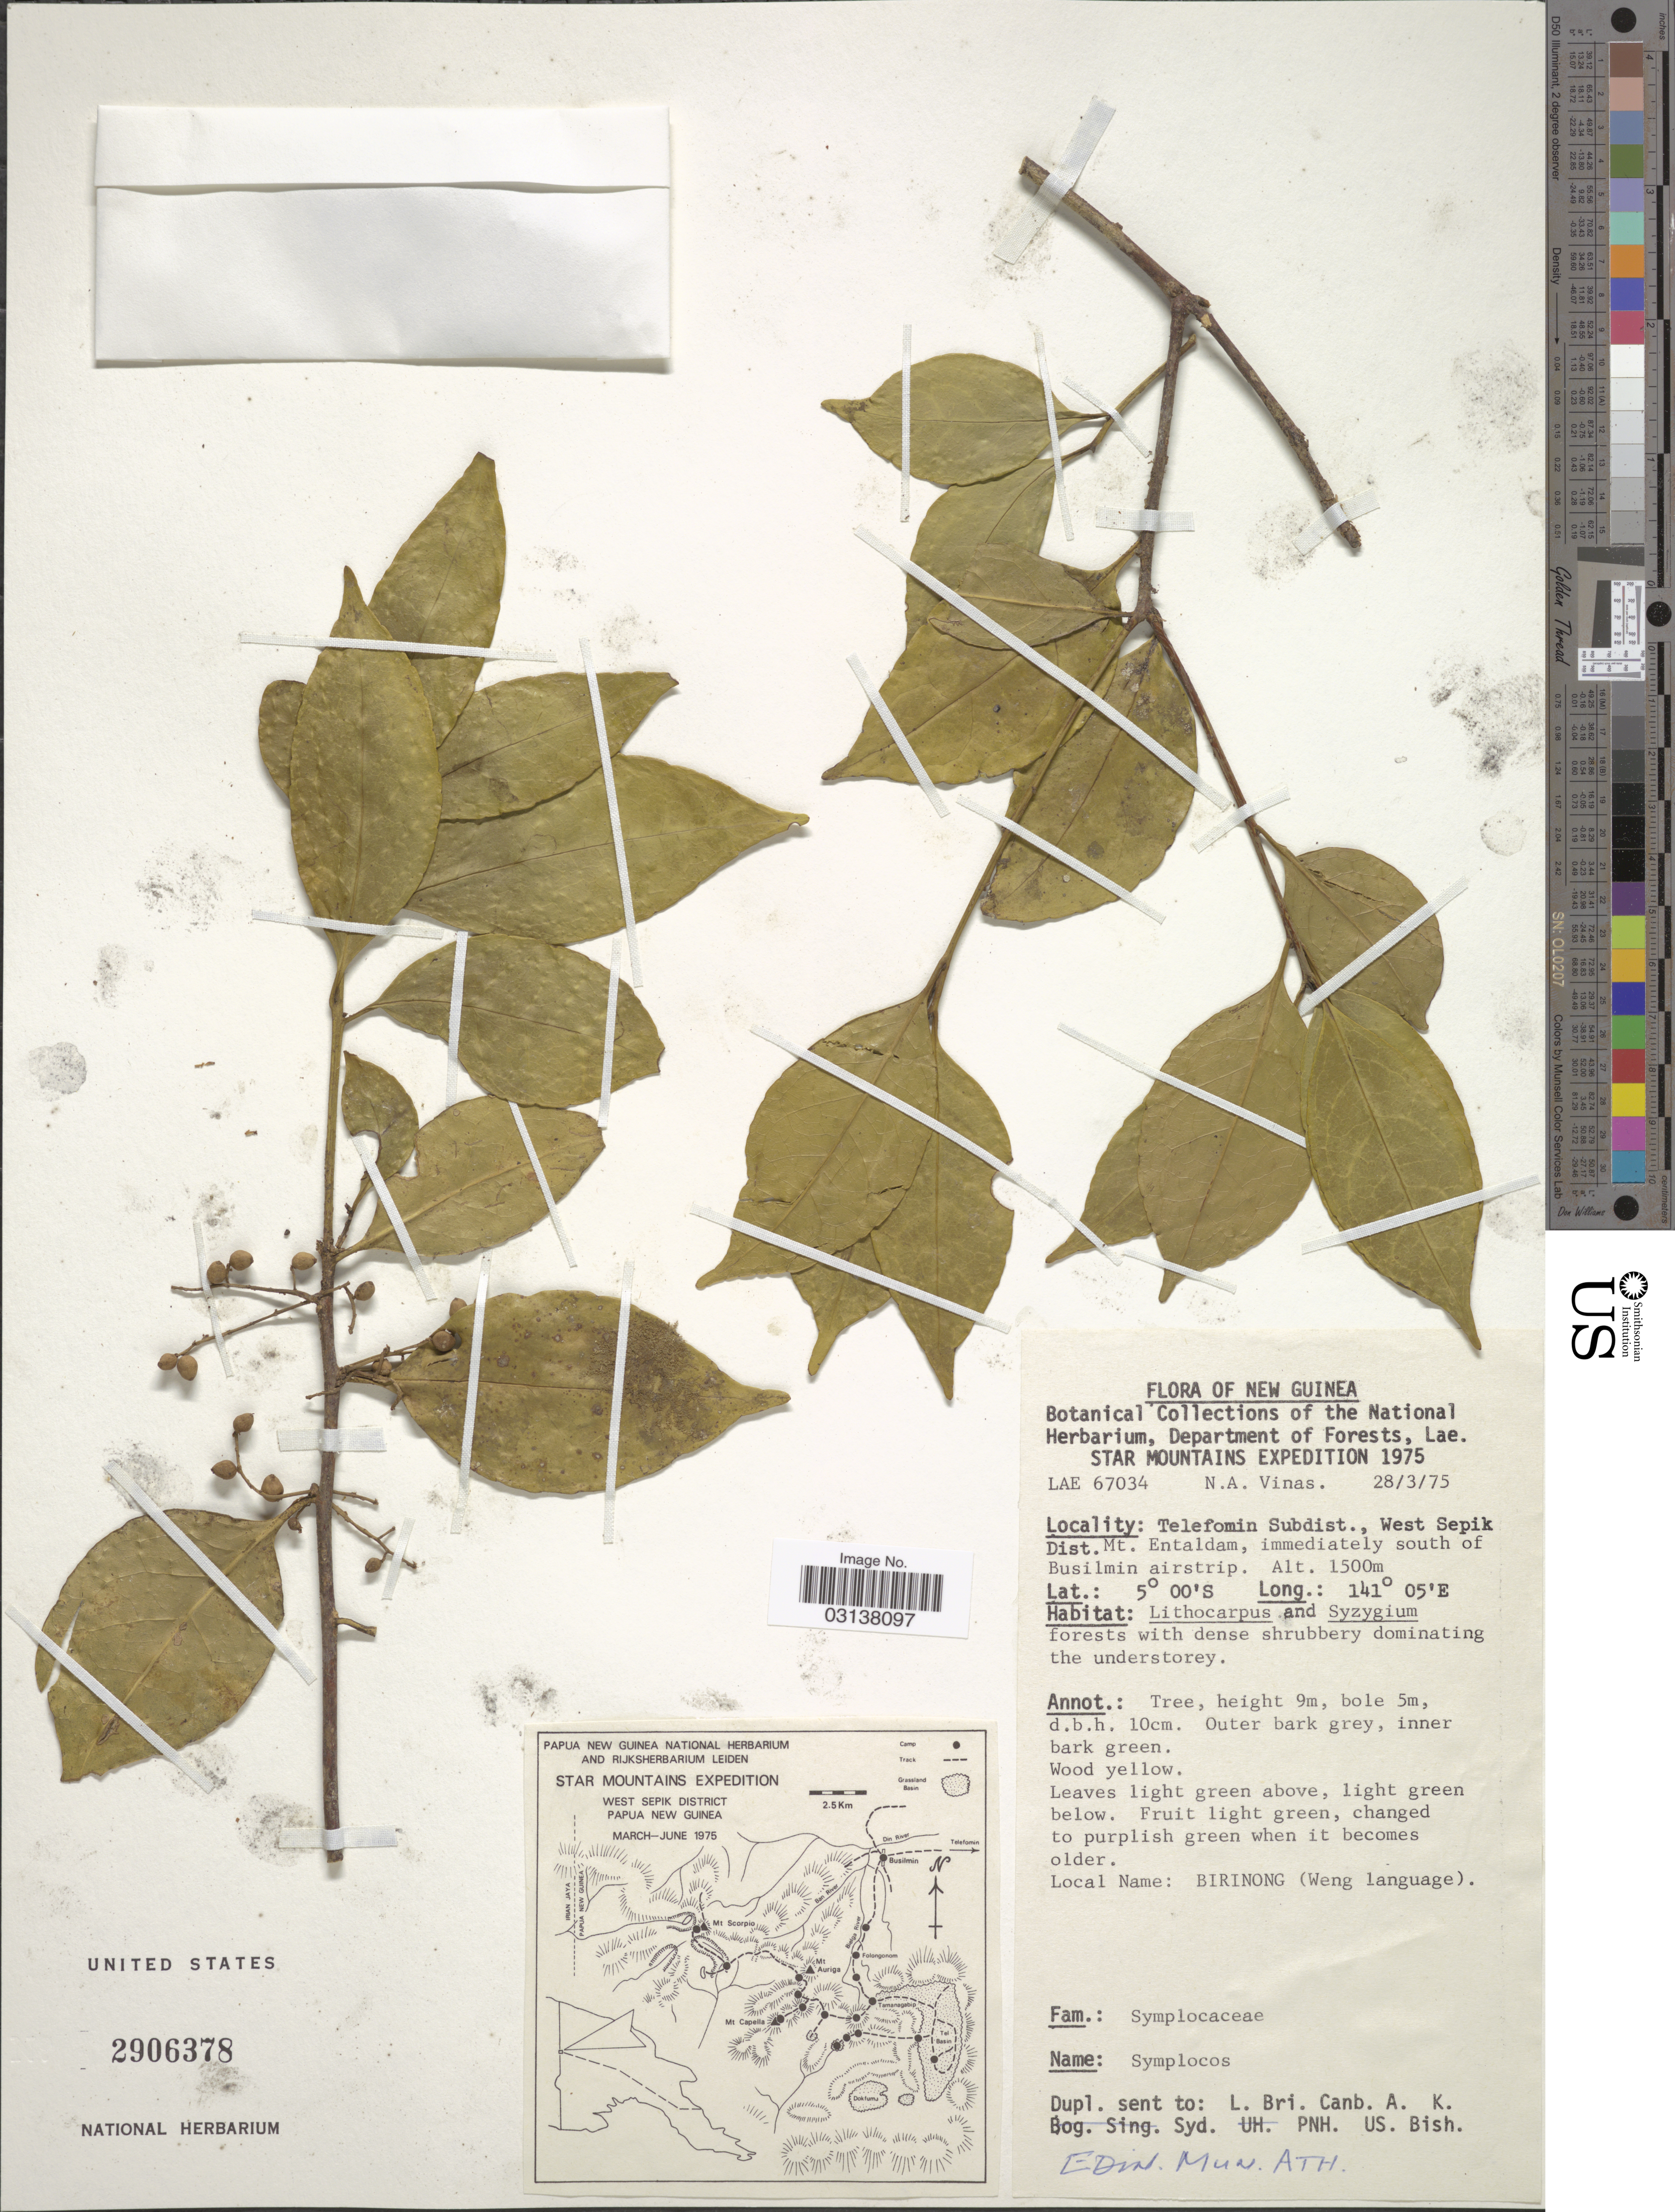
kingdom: Plantae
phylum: Tracheophyta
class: Magnoliopsida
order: Ericales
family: Symplocaceae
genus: Symplocos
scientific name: Symplocos cochinchinensis var. maculata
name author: (Brand) Noot.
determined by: Nooteboom, H. P.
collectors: N. Vinas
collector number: LAE67034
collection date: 1975-03-28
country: Papua New Guinea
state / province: Sandaun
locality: Star Mountains. New Guinea. Telefomin Subdist., West Sepik Dist. Mt. Entaldam, immediately south of Busilmin airstrip.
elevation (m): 1500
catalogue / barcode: US 2906378